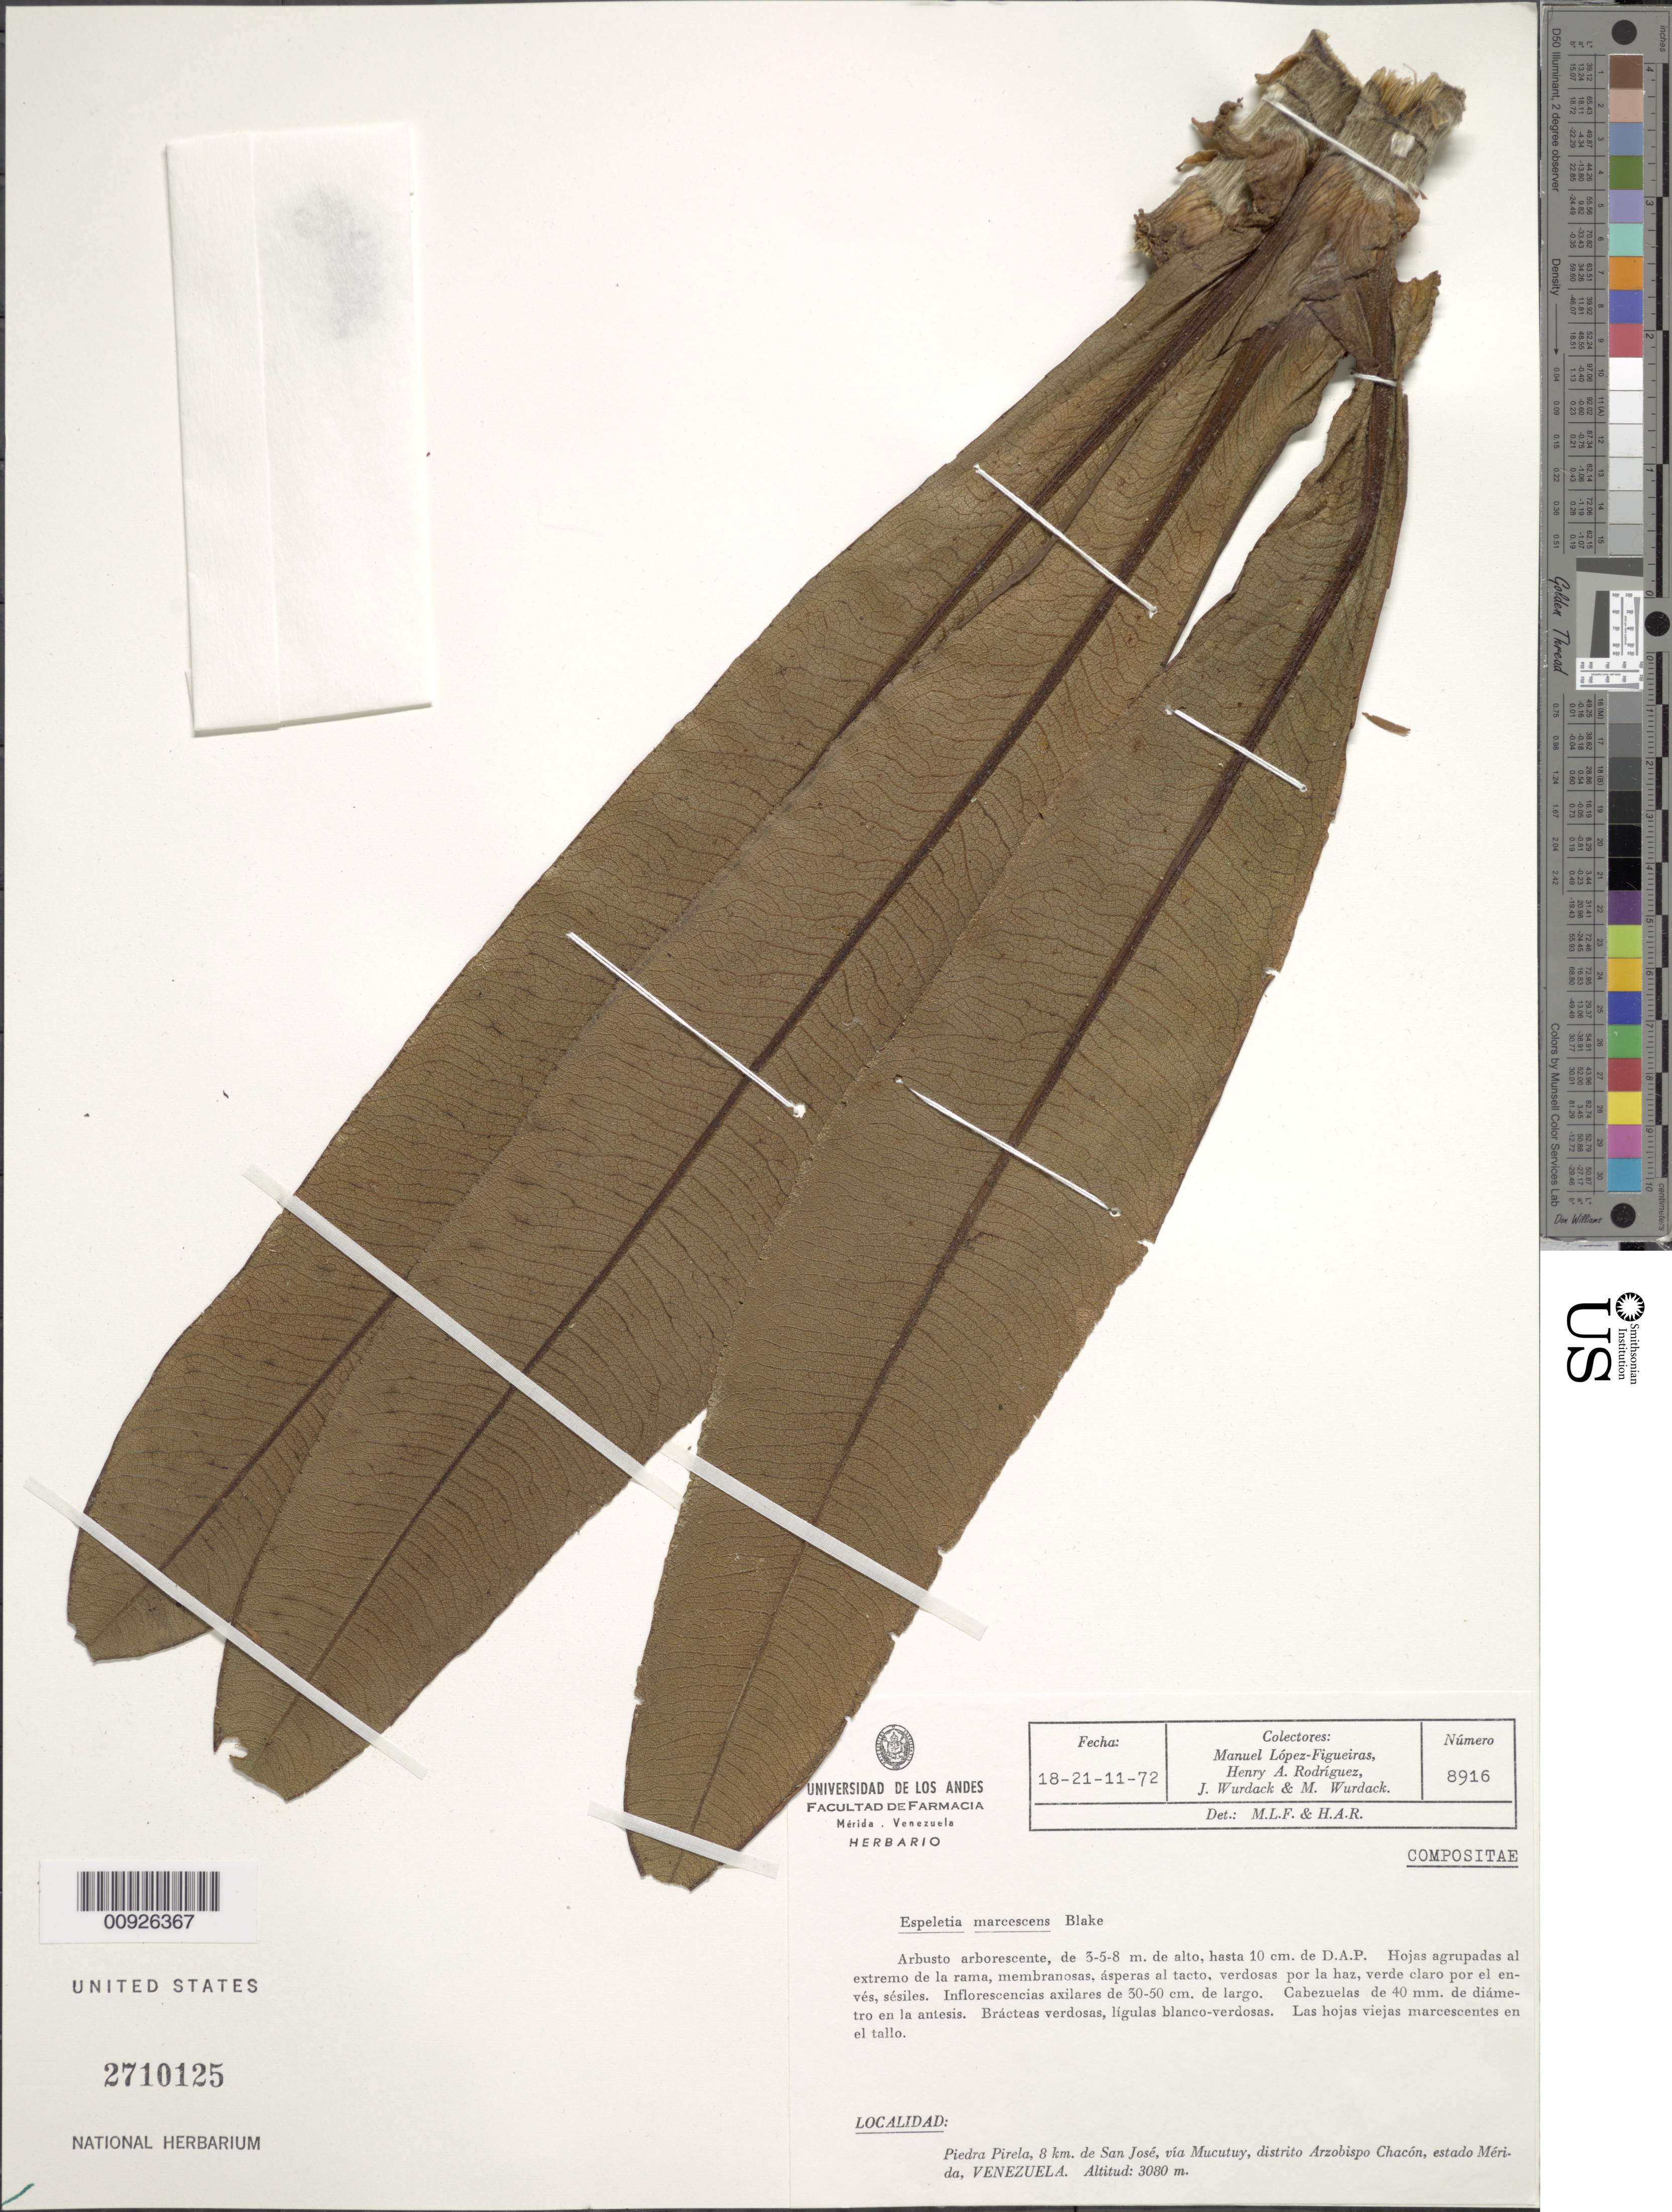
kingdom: Plantae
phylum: Tracheophyta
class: Magnoliopsida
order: Asterales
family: Asteraceae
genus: Ruilopezia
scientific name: Ruilopezia marcescens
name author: (S.F. Blake) Cuatrec.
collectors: M. López Figueiras, H. A. Rodriguez, J. J. Wurdack & M. L. Wurdack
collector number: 8916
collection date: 1972-11-18/1972-11-21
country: Venezuela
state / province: Mérida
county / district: Arzobispo Chacón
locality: Piedra Pirela, 8 km de San José, vía Mucutuy.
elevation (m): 3080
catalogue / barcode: US 2710125